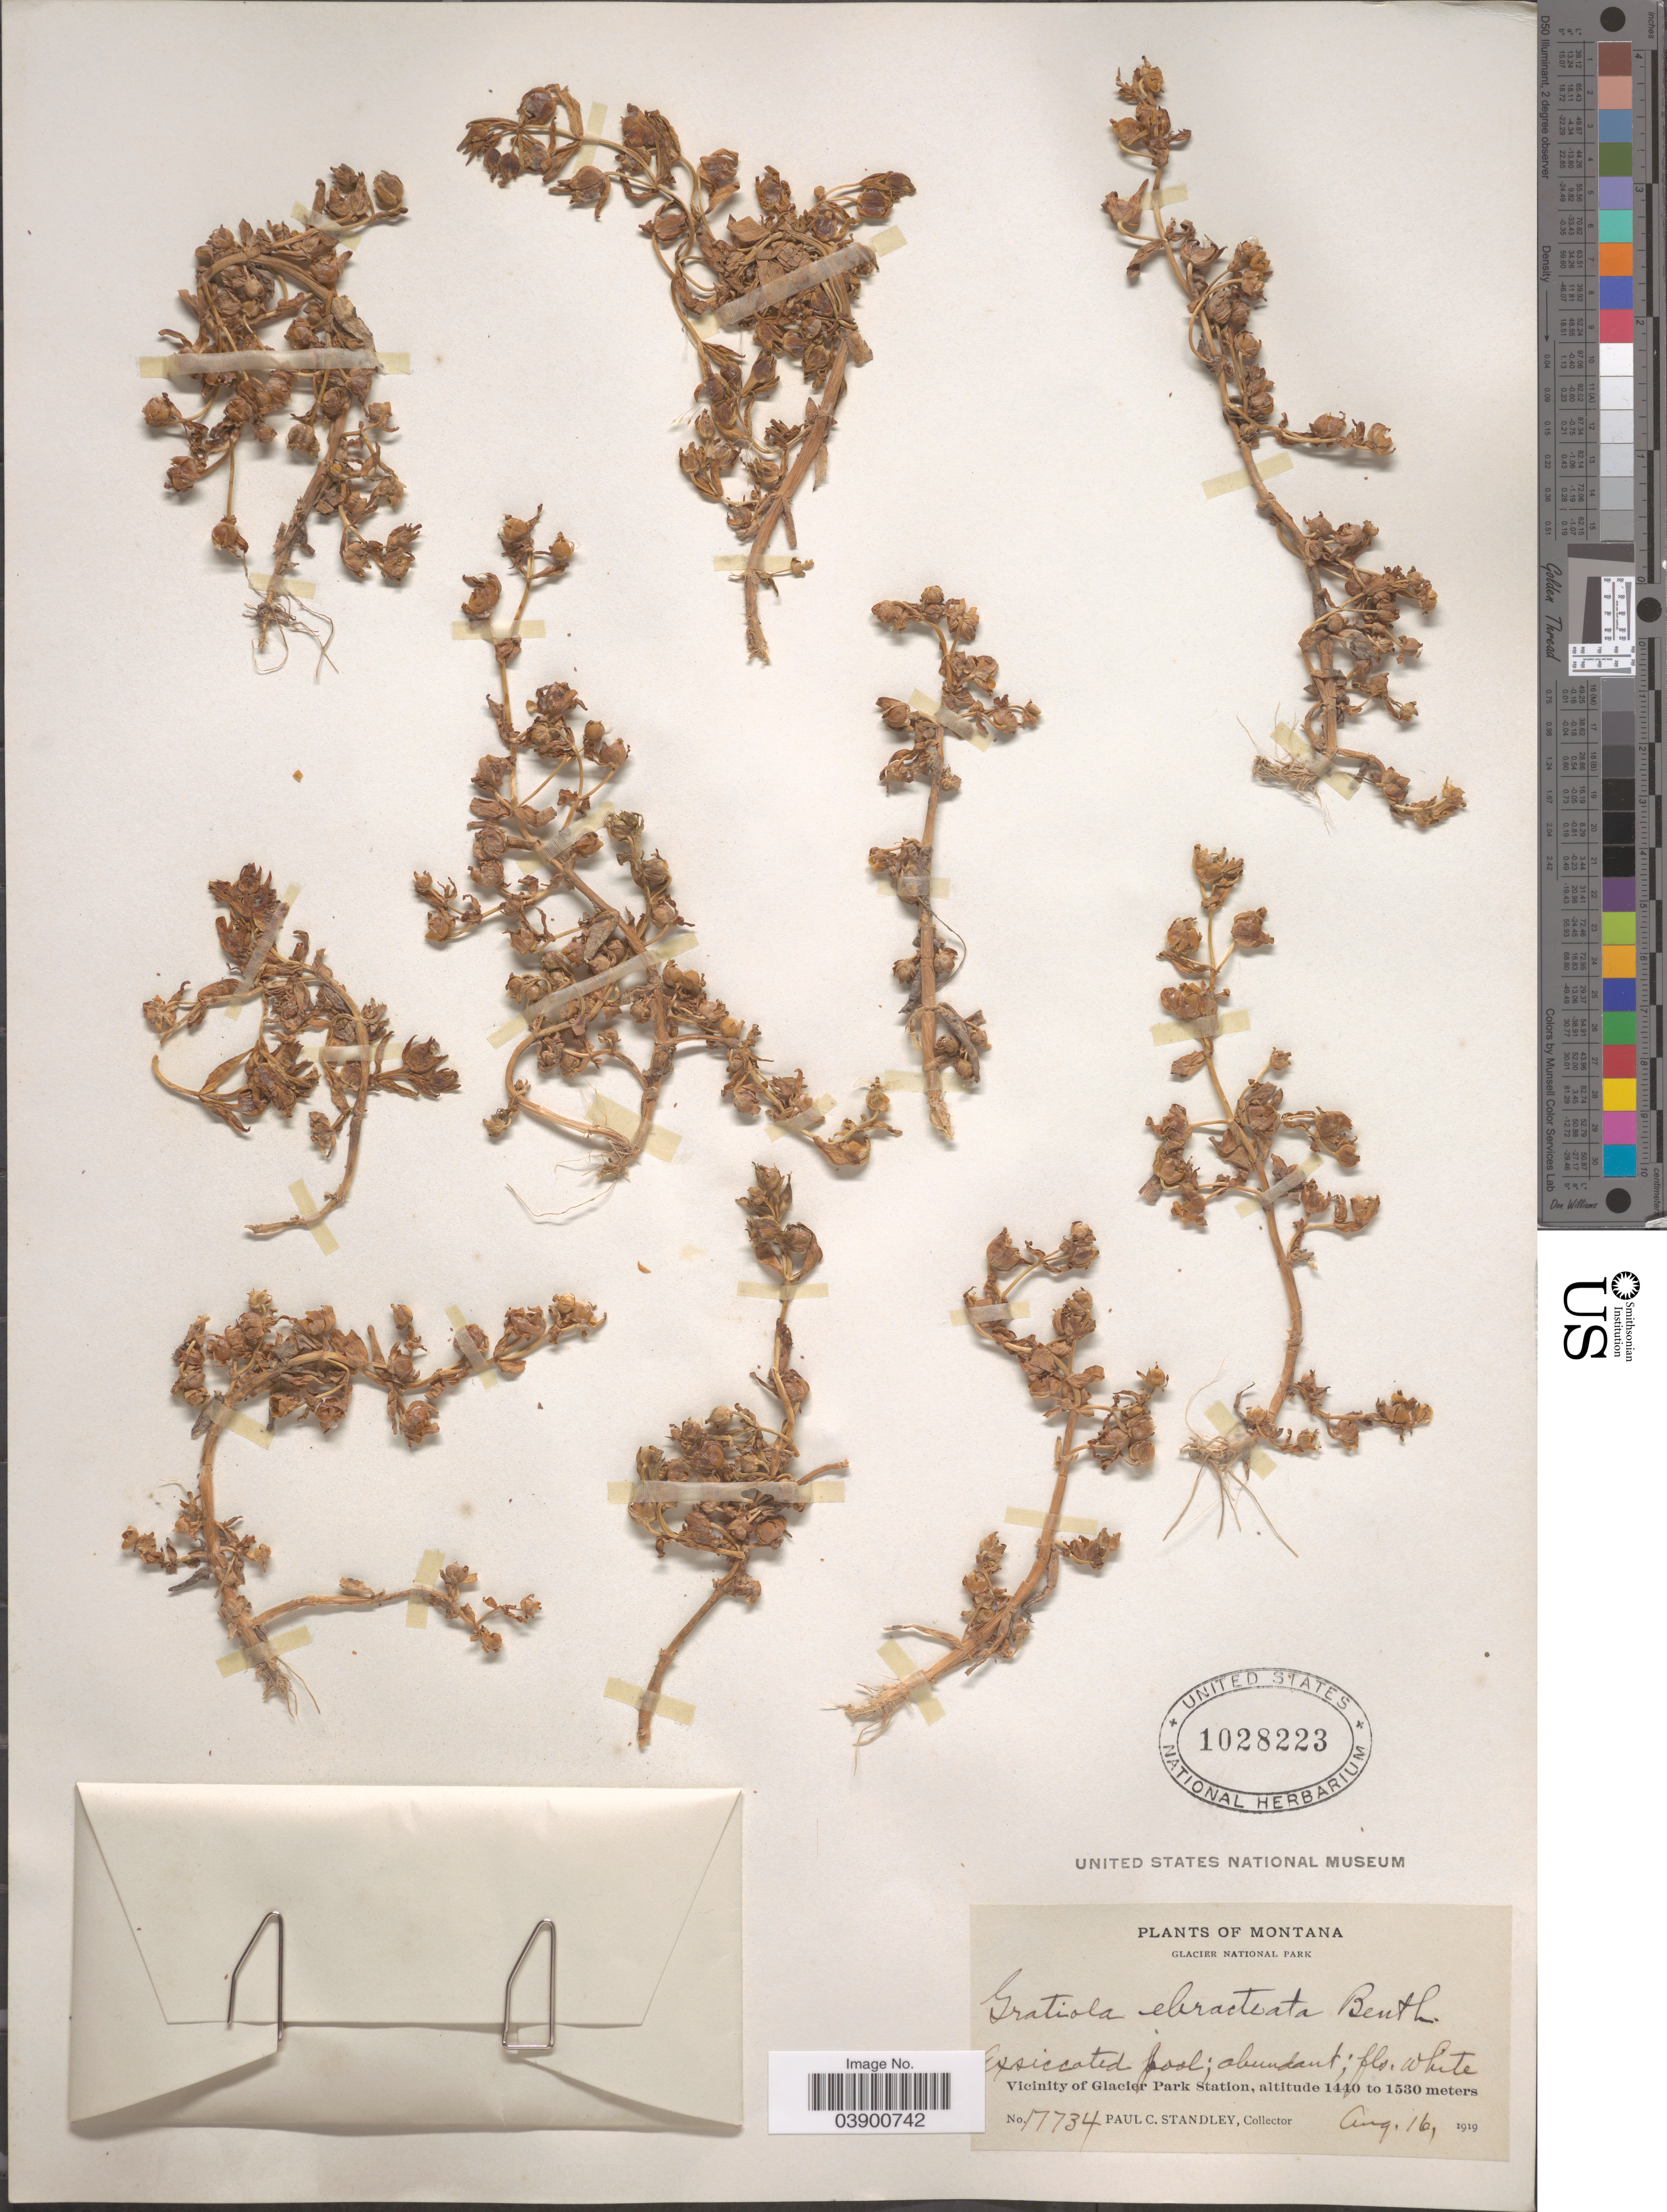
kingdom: Plantae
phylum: Tracheophyta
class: Magnoliopsida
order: Lamiales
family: Plantaginaceae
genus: Gratiola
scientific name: Gratiola ebracteata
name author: Benth.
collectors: P. C. Standley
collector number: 17734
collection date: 1919-08-16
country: United States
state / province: Montana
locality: Glacier National Park. Vicinity of Glacier Park Station.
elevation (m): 1440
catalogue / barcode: US 1028223